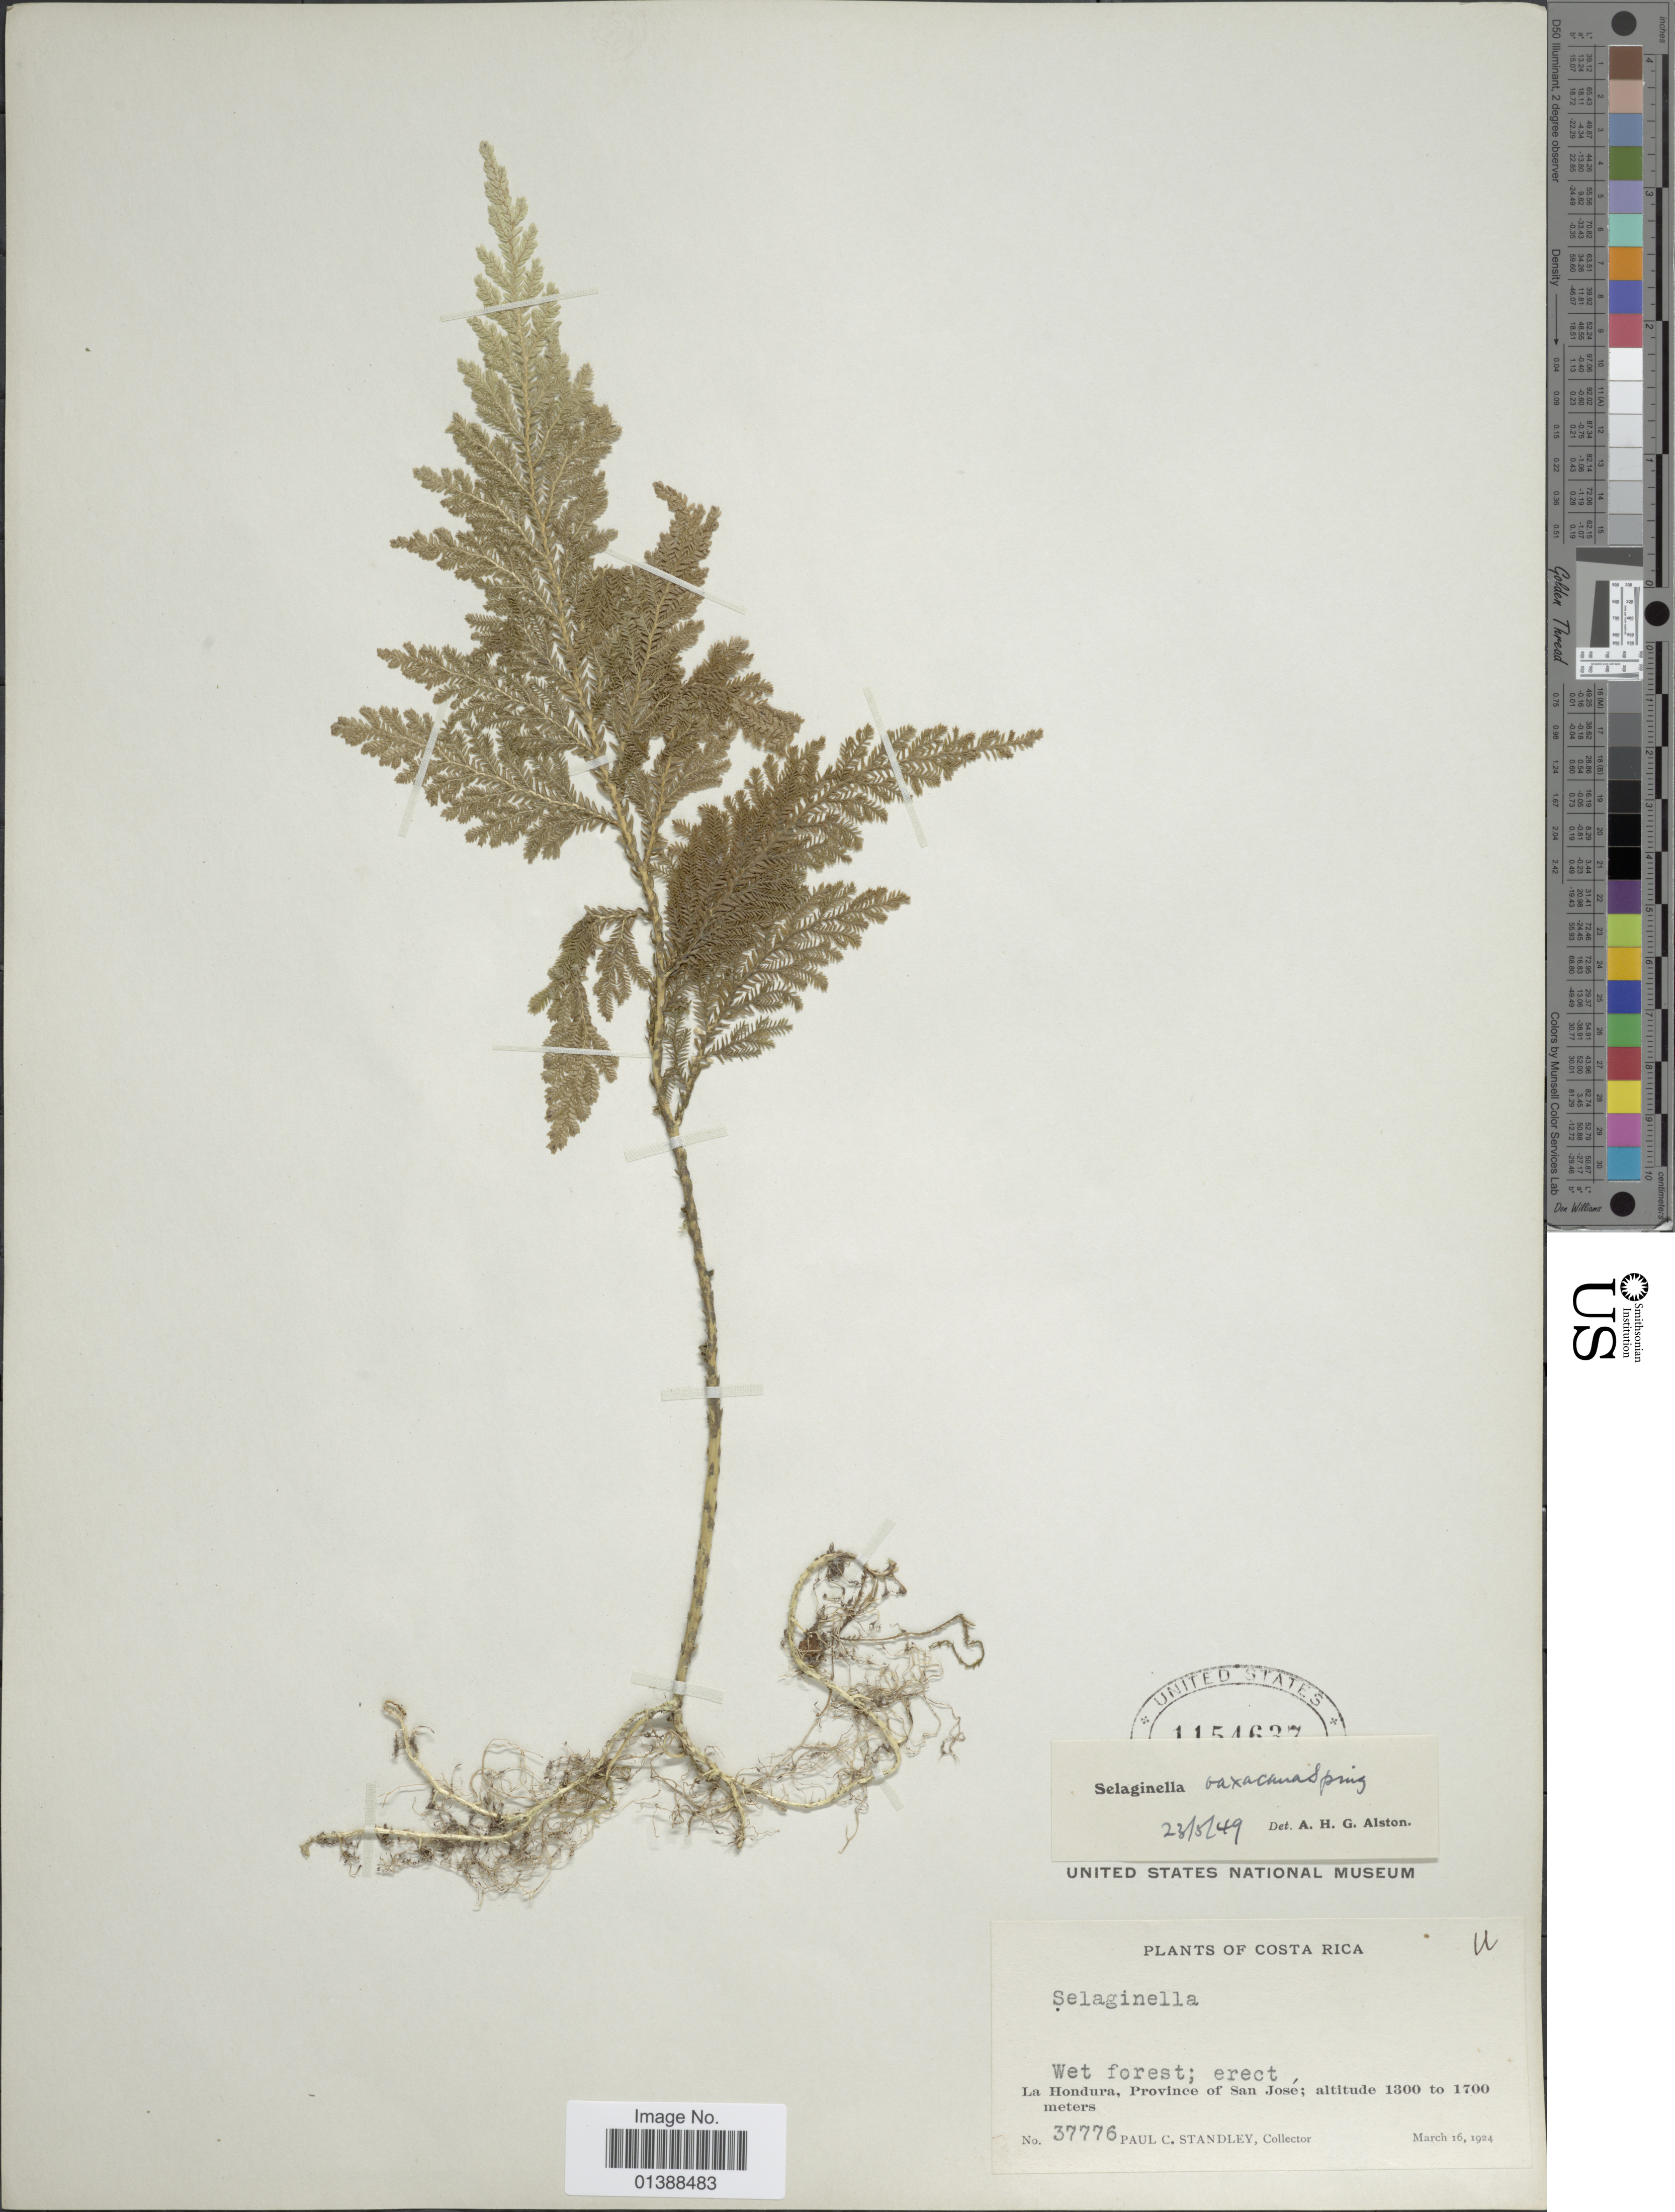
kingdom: Plantae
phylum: Tracheophyta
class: Lycopodiopsida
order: Selaginellales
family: Selaginellaceae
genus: Selaginella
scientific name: Selaginella oaxacana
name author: Spring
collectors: P. C. Standley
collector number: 37776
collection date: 1924-03-16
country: Costa Rica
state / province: San José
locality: La Hondura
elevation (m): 1300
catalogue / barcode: US 1154637